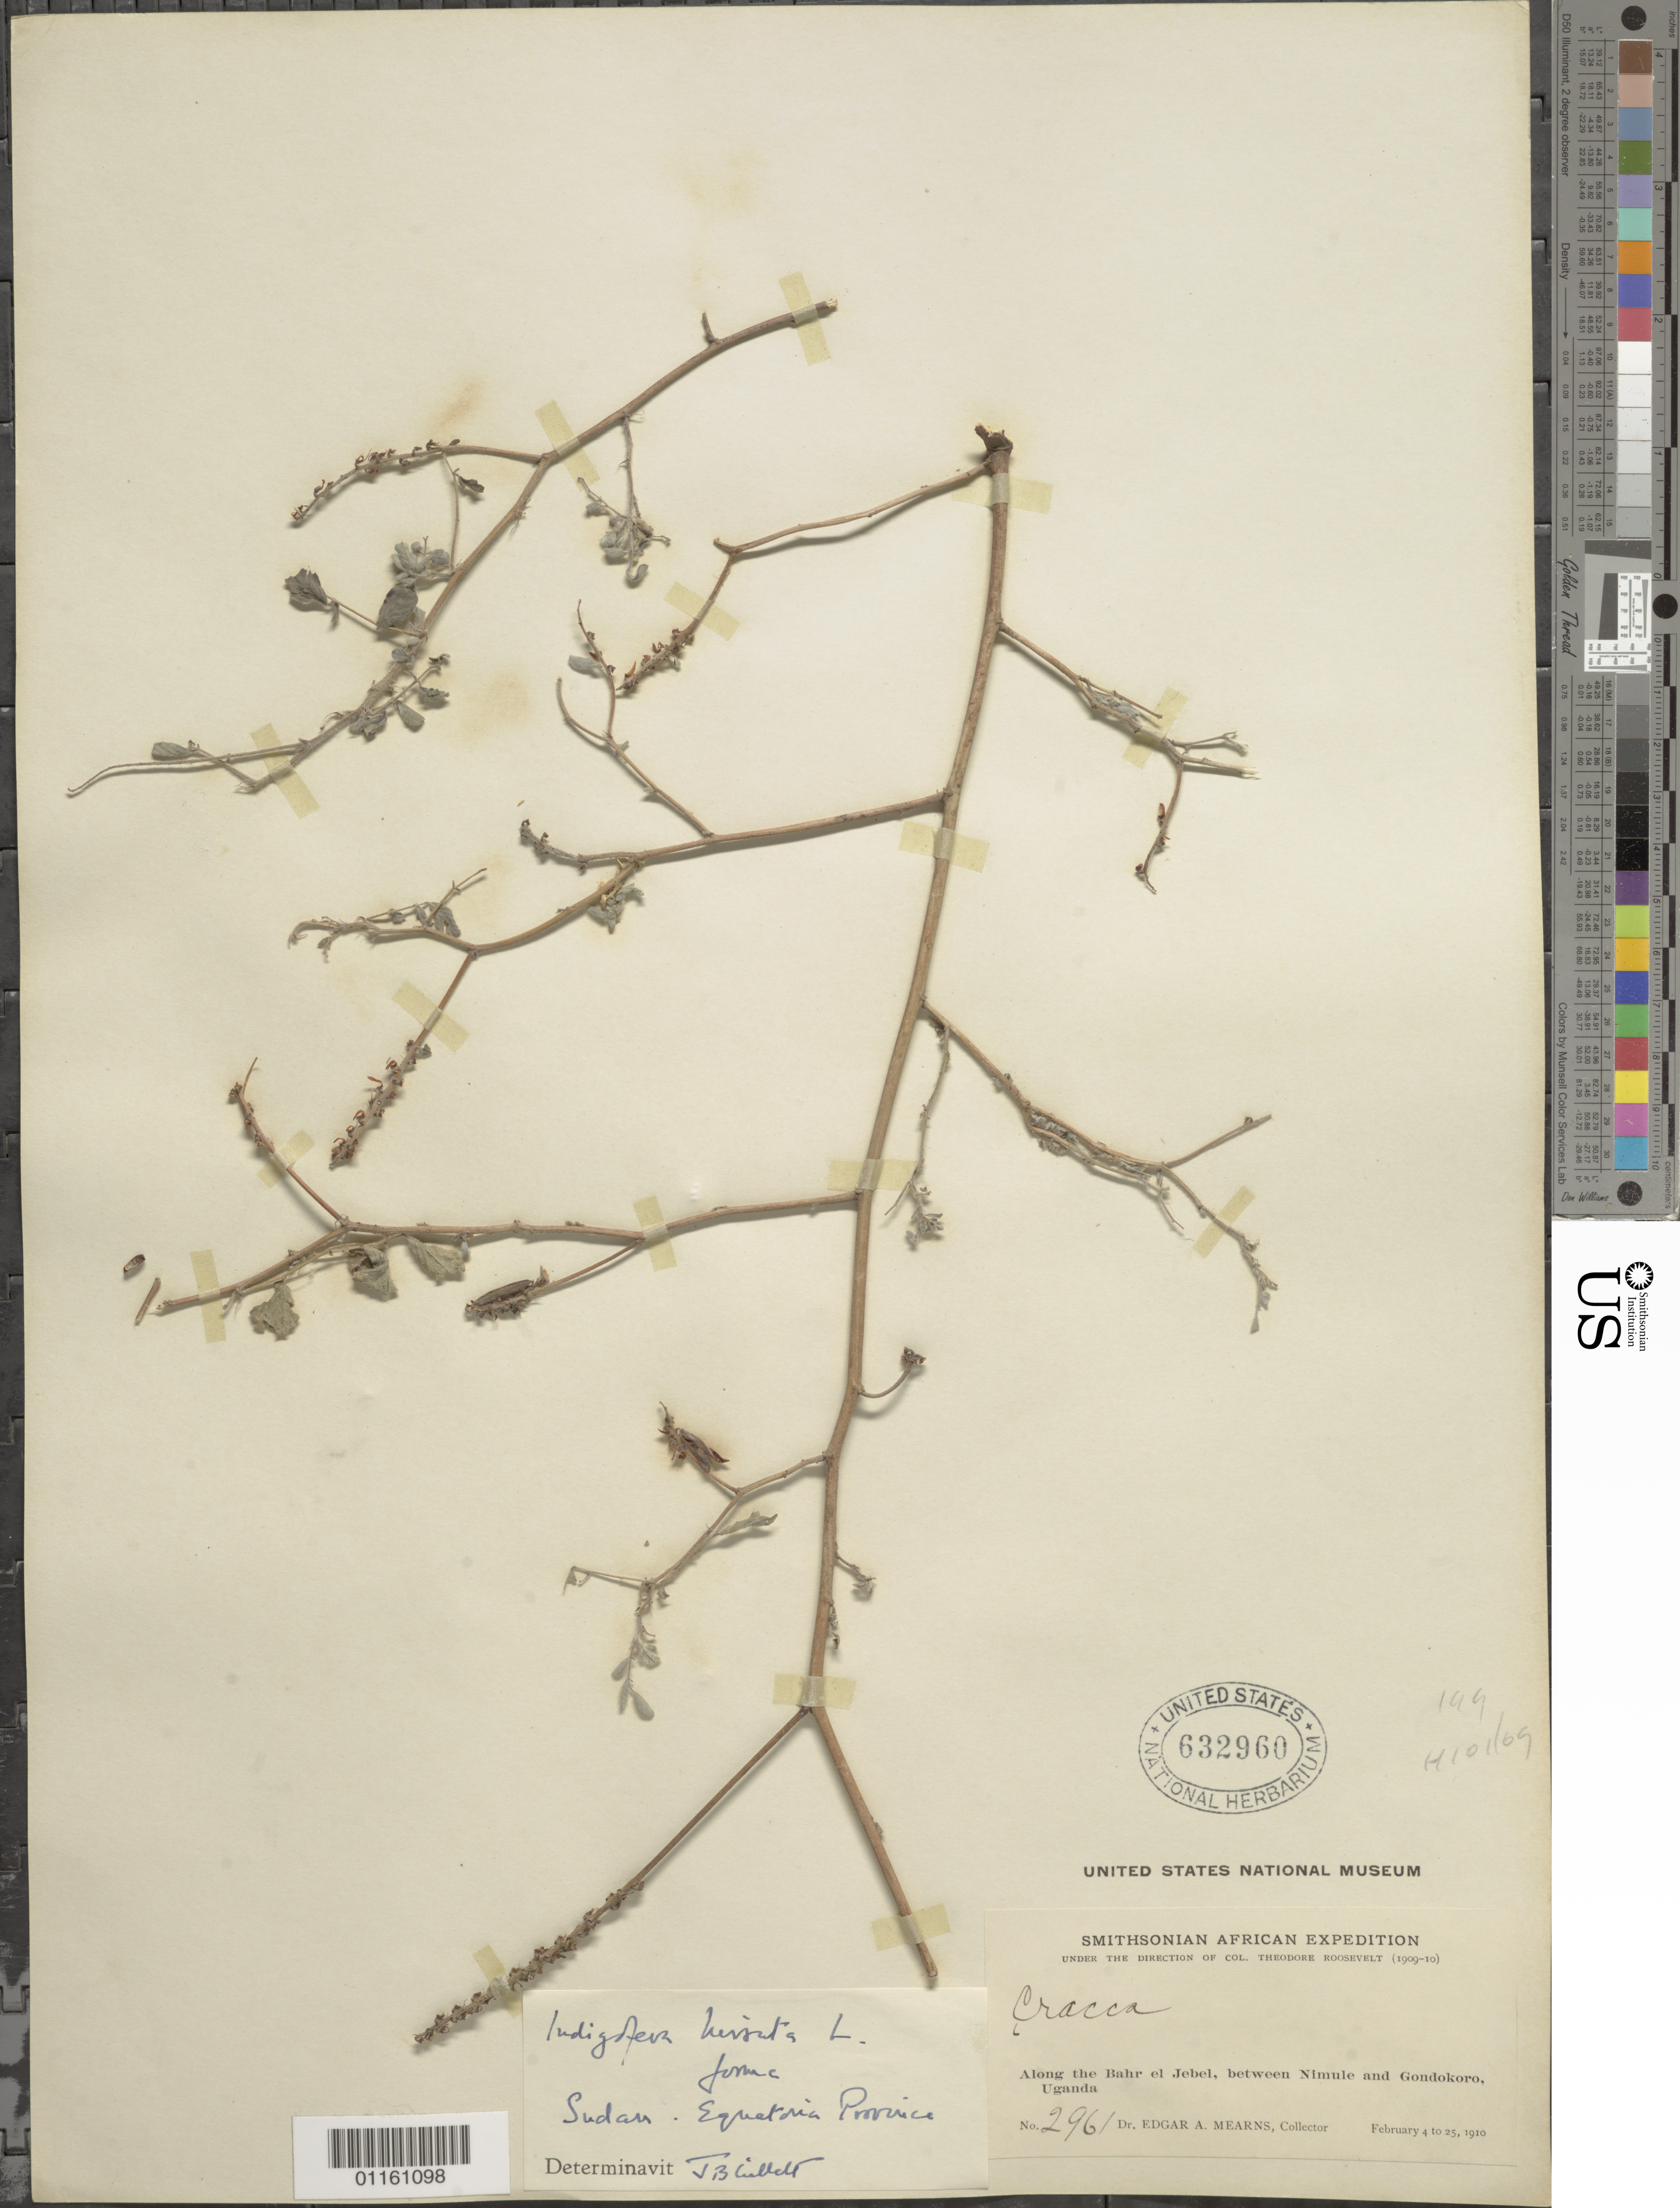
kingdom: Plantae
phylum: Tracheophyta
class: Magnoliopsida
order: Fabales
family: Fabaceae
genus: Indigofera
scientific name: Indigofera hirsuta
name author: L.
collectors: E. A. Mearns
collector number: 2961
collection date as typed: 04 Feb 1910 to 25 Feb 1910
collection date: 1910-02-04/1910-02-25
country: Uganda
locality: Along the Bahrel Jebel, between Nimule and Gondokoro.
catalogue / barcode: US 632960